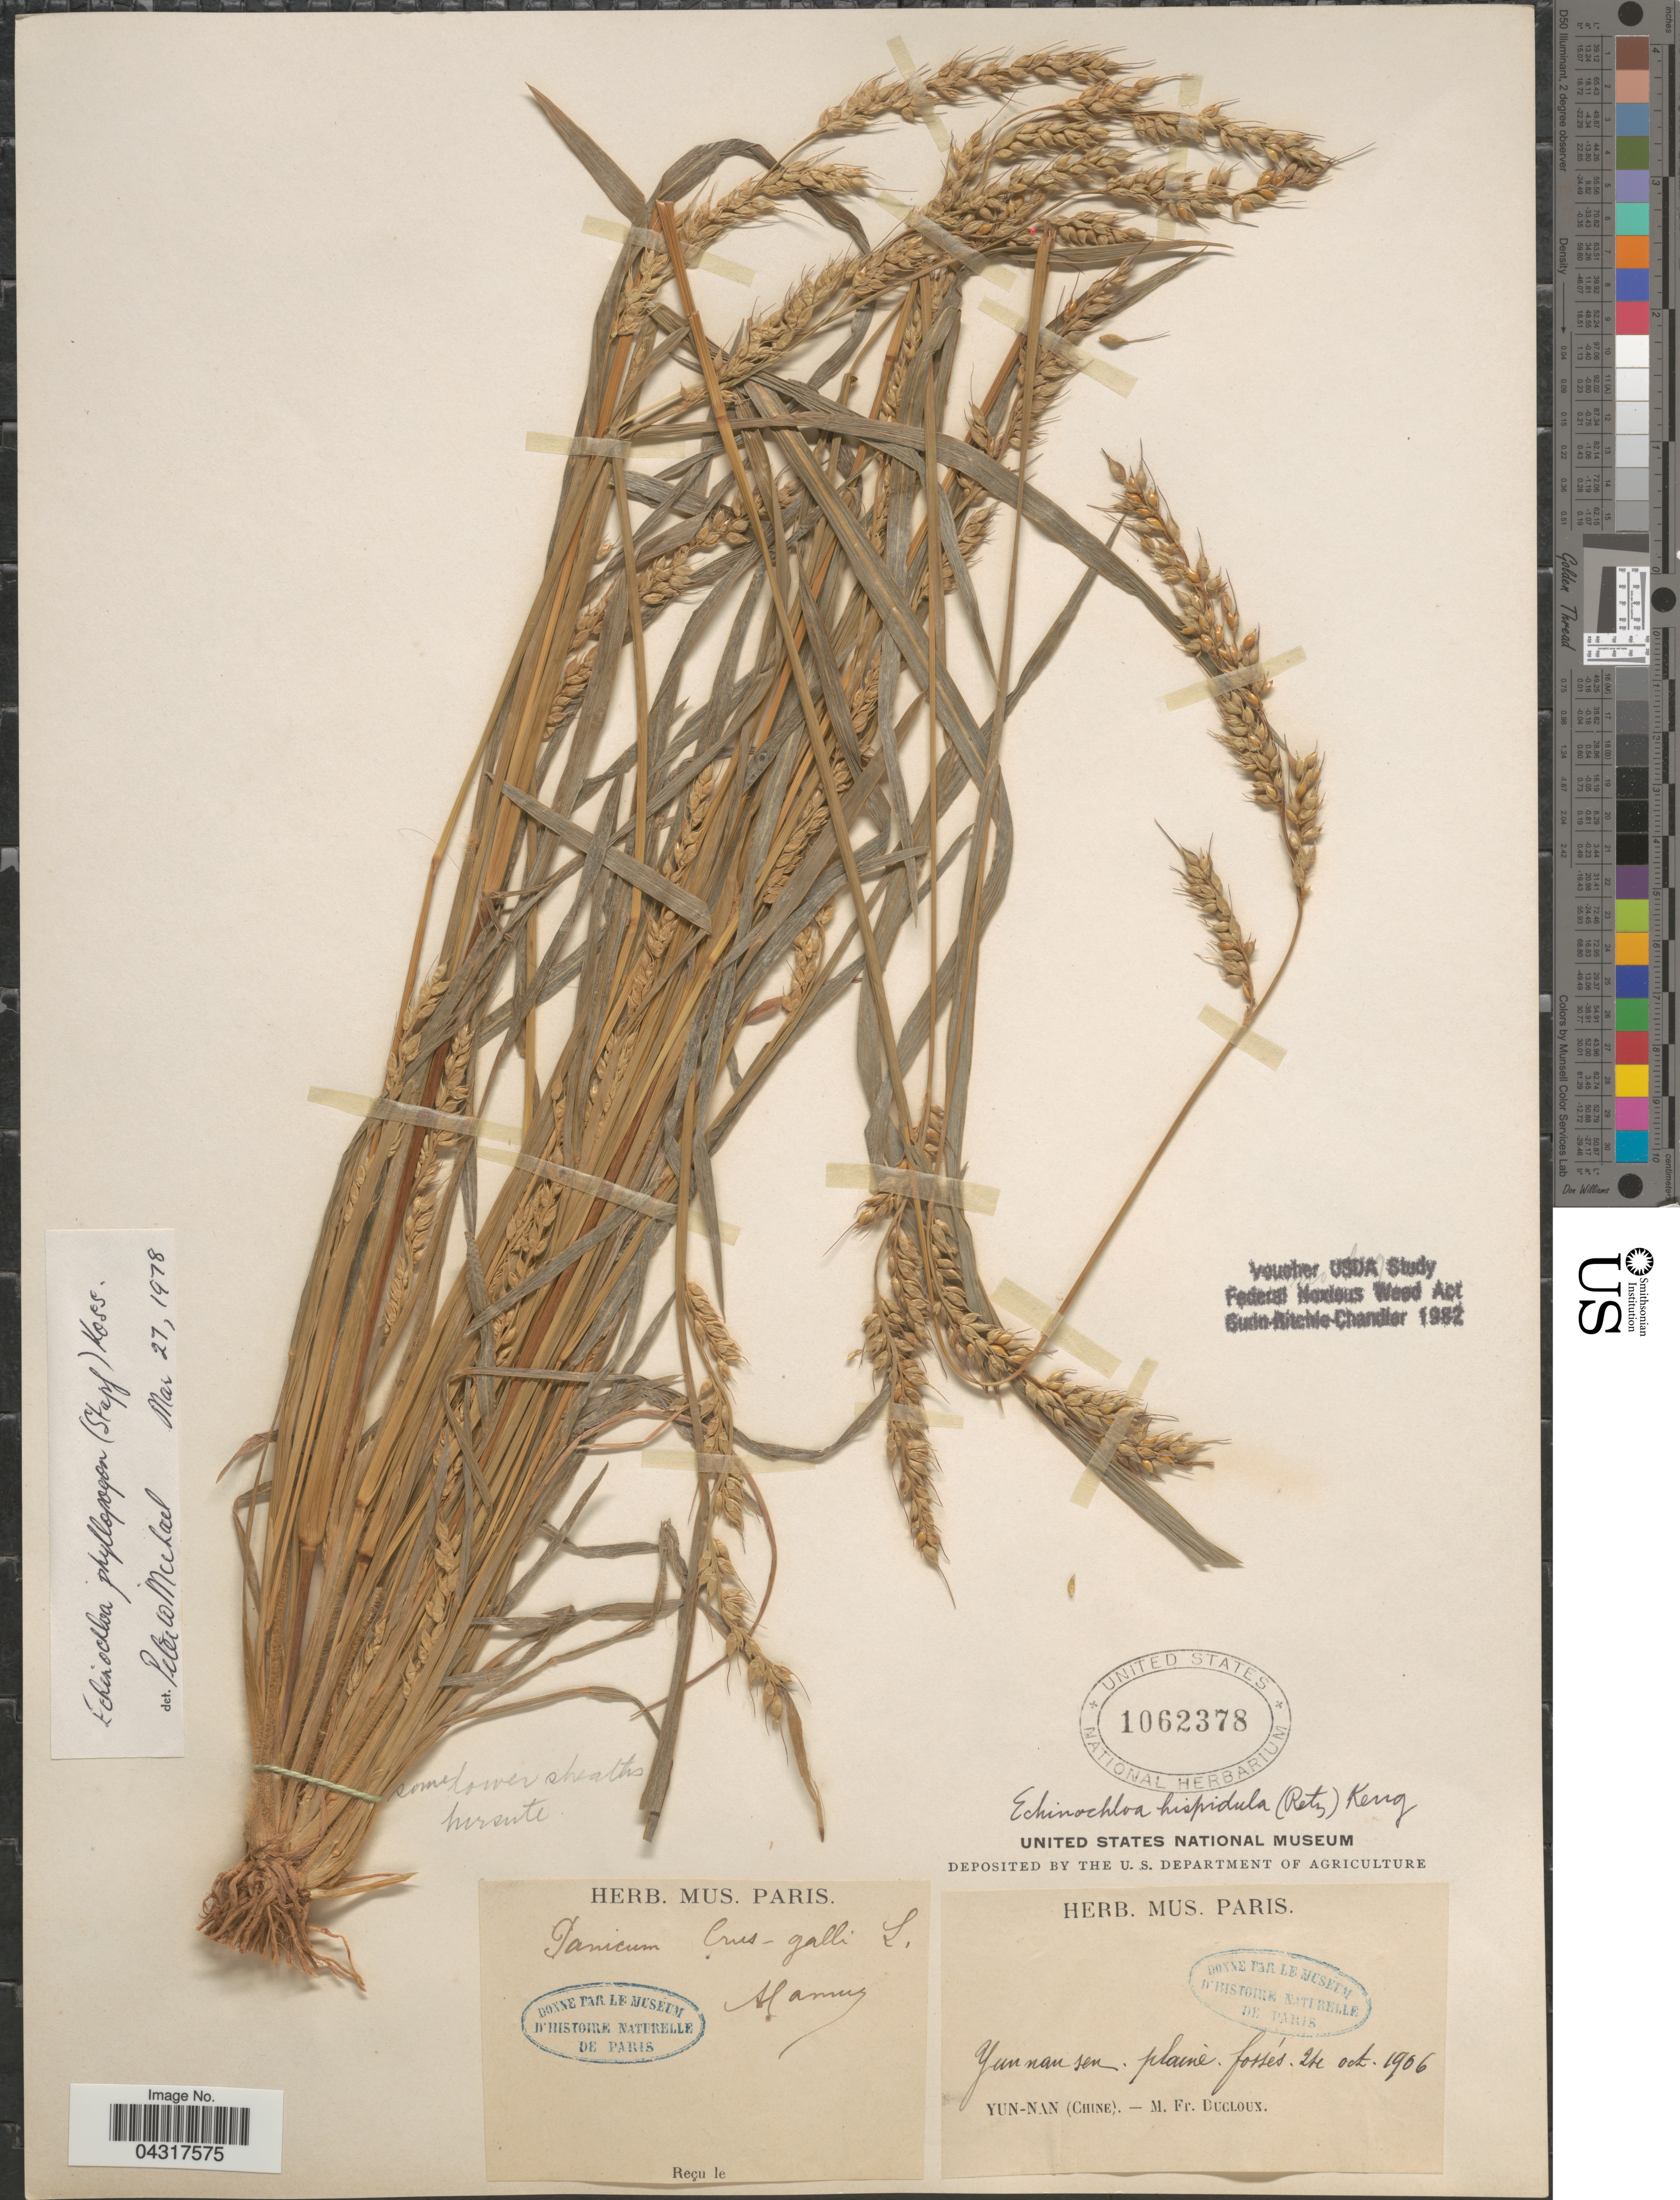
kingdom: Plantae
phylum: Tracheophyta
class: Liliopsida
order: Poales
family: Poaceae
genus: Echinochloa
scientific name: Echinochloa phyllopogon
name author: (Stapf) Stapf ex Kossenko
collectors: M. Ducloux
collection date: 1906-10-24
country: China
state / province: Yunnan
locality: Yun nan sen plaine, fossés.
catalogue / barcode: US 1062378